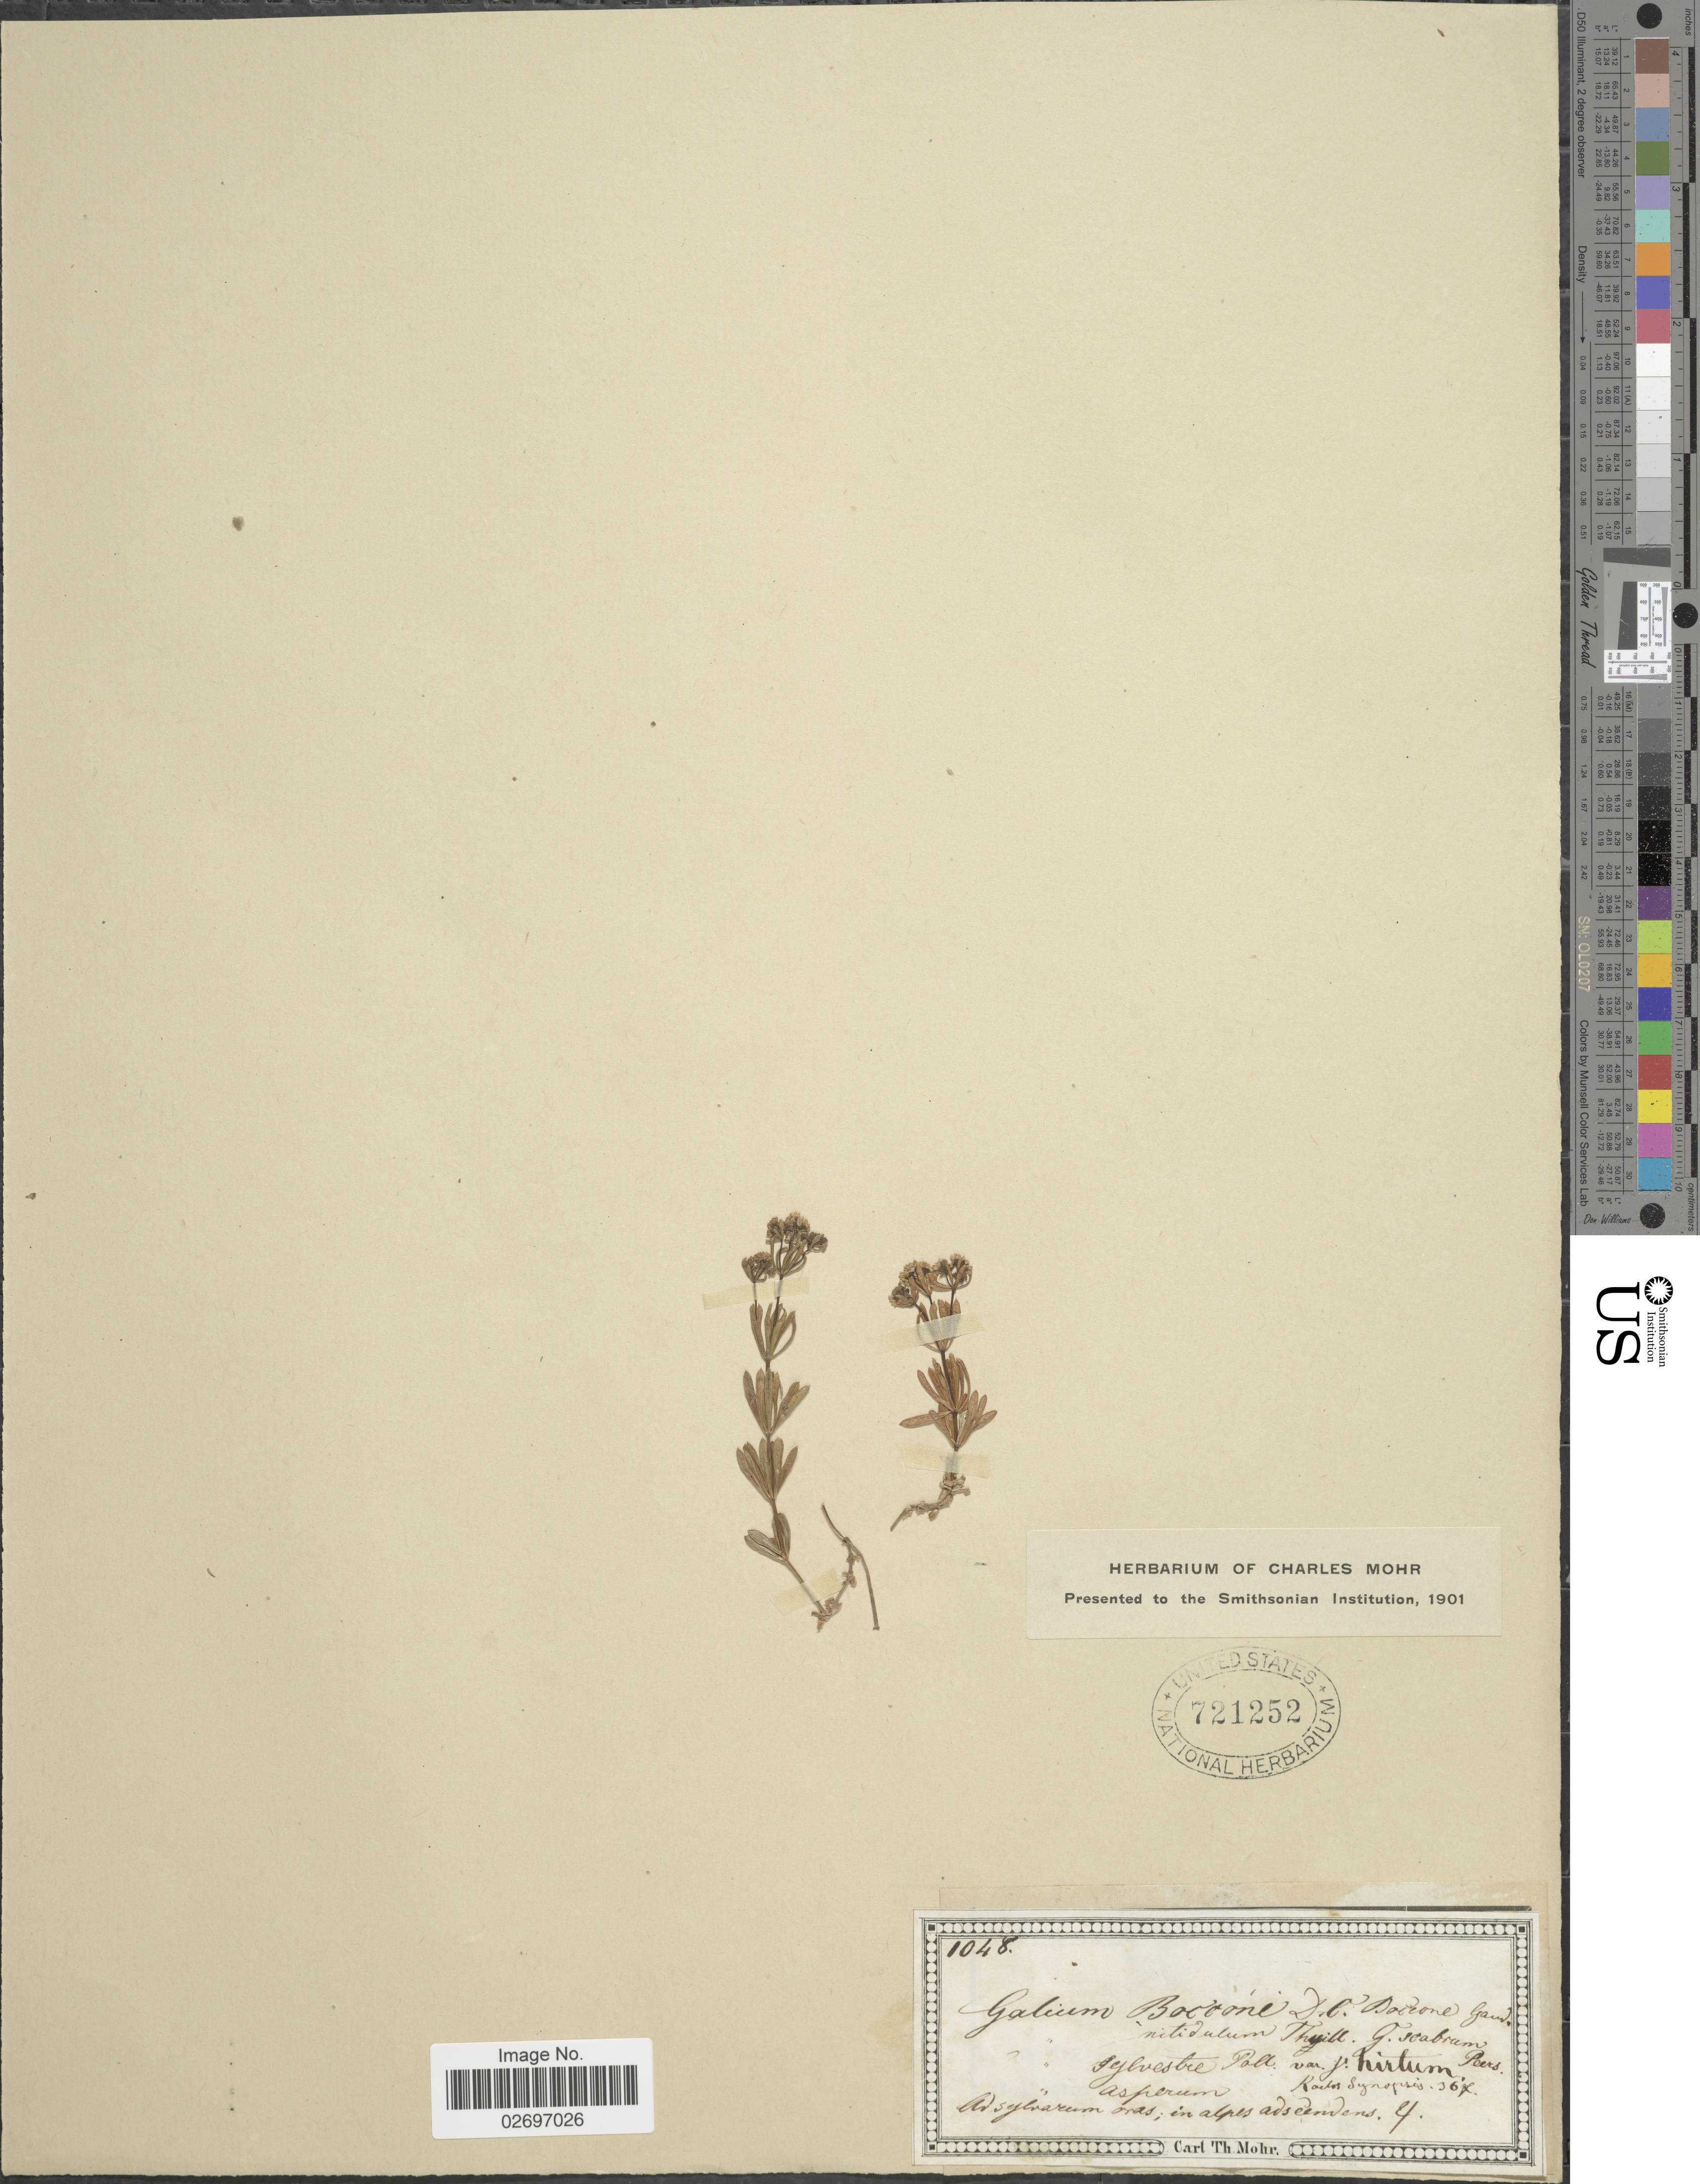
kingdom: Plantae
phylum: Tracheophyta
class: Magnoliopsida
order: Gentianales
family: Rubiaceae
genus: Galium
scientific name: Galium bocconii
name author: All.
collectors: C. T. Mohr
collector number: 1048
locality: Ad sularum oras, in alpes ads eenens [interpreted]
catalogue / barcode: US 721252